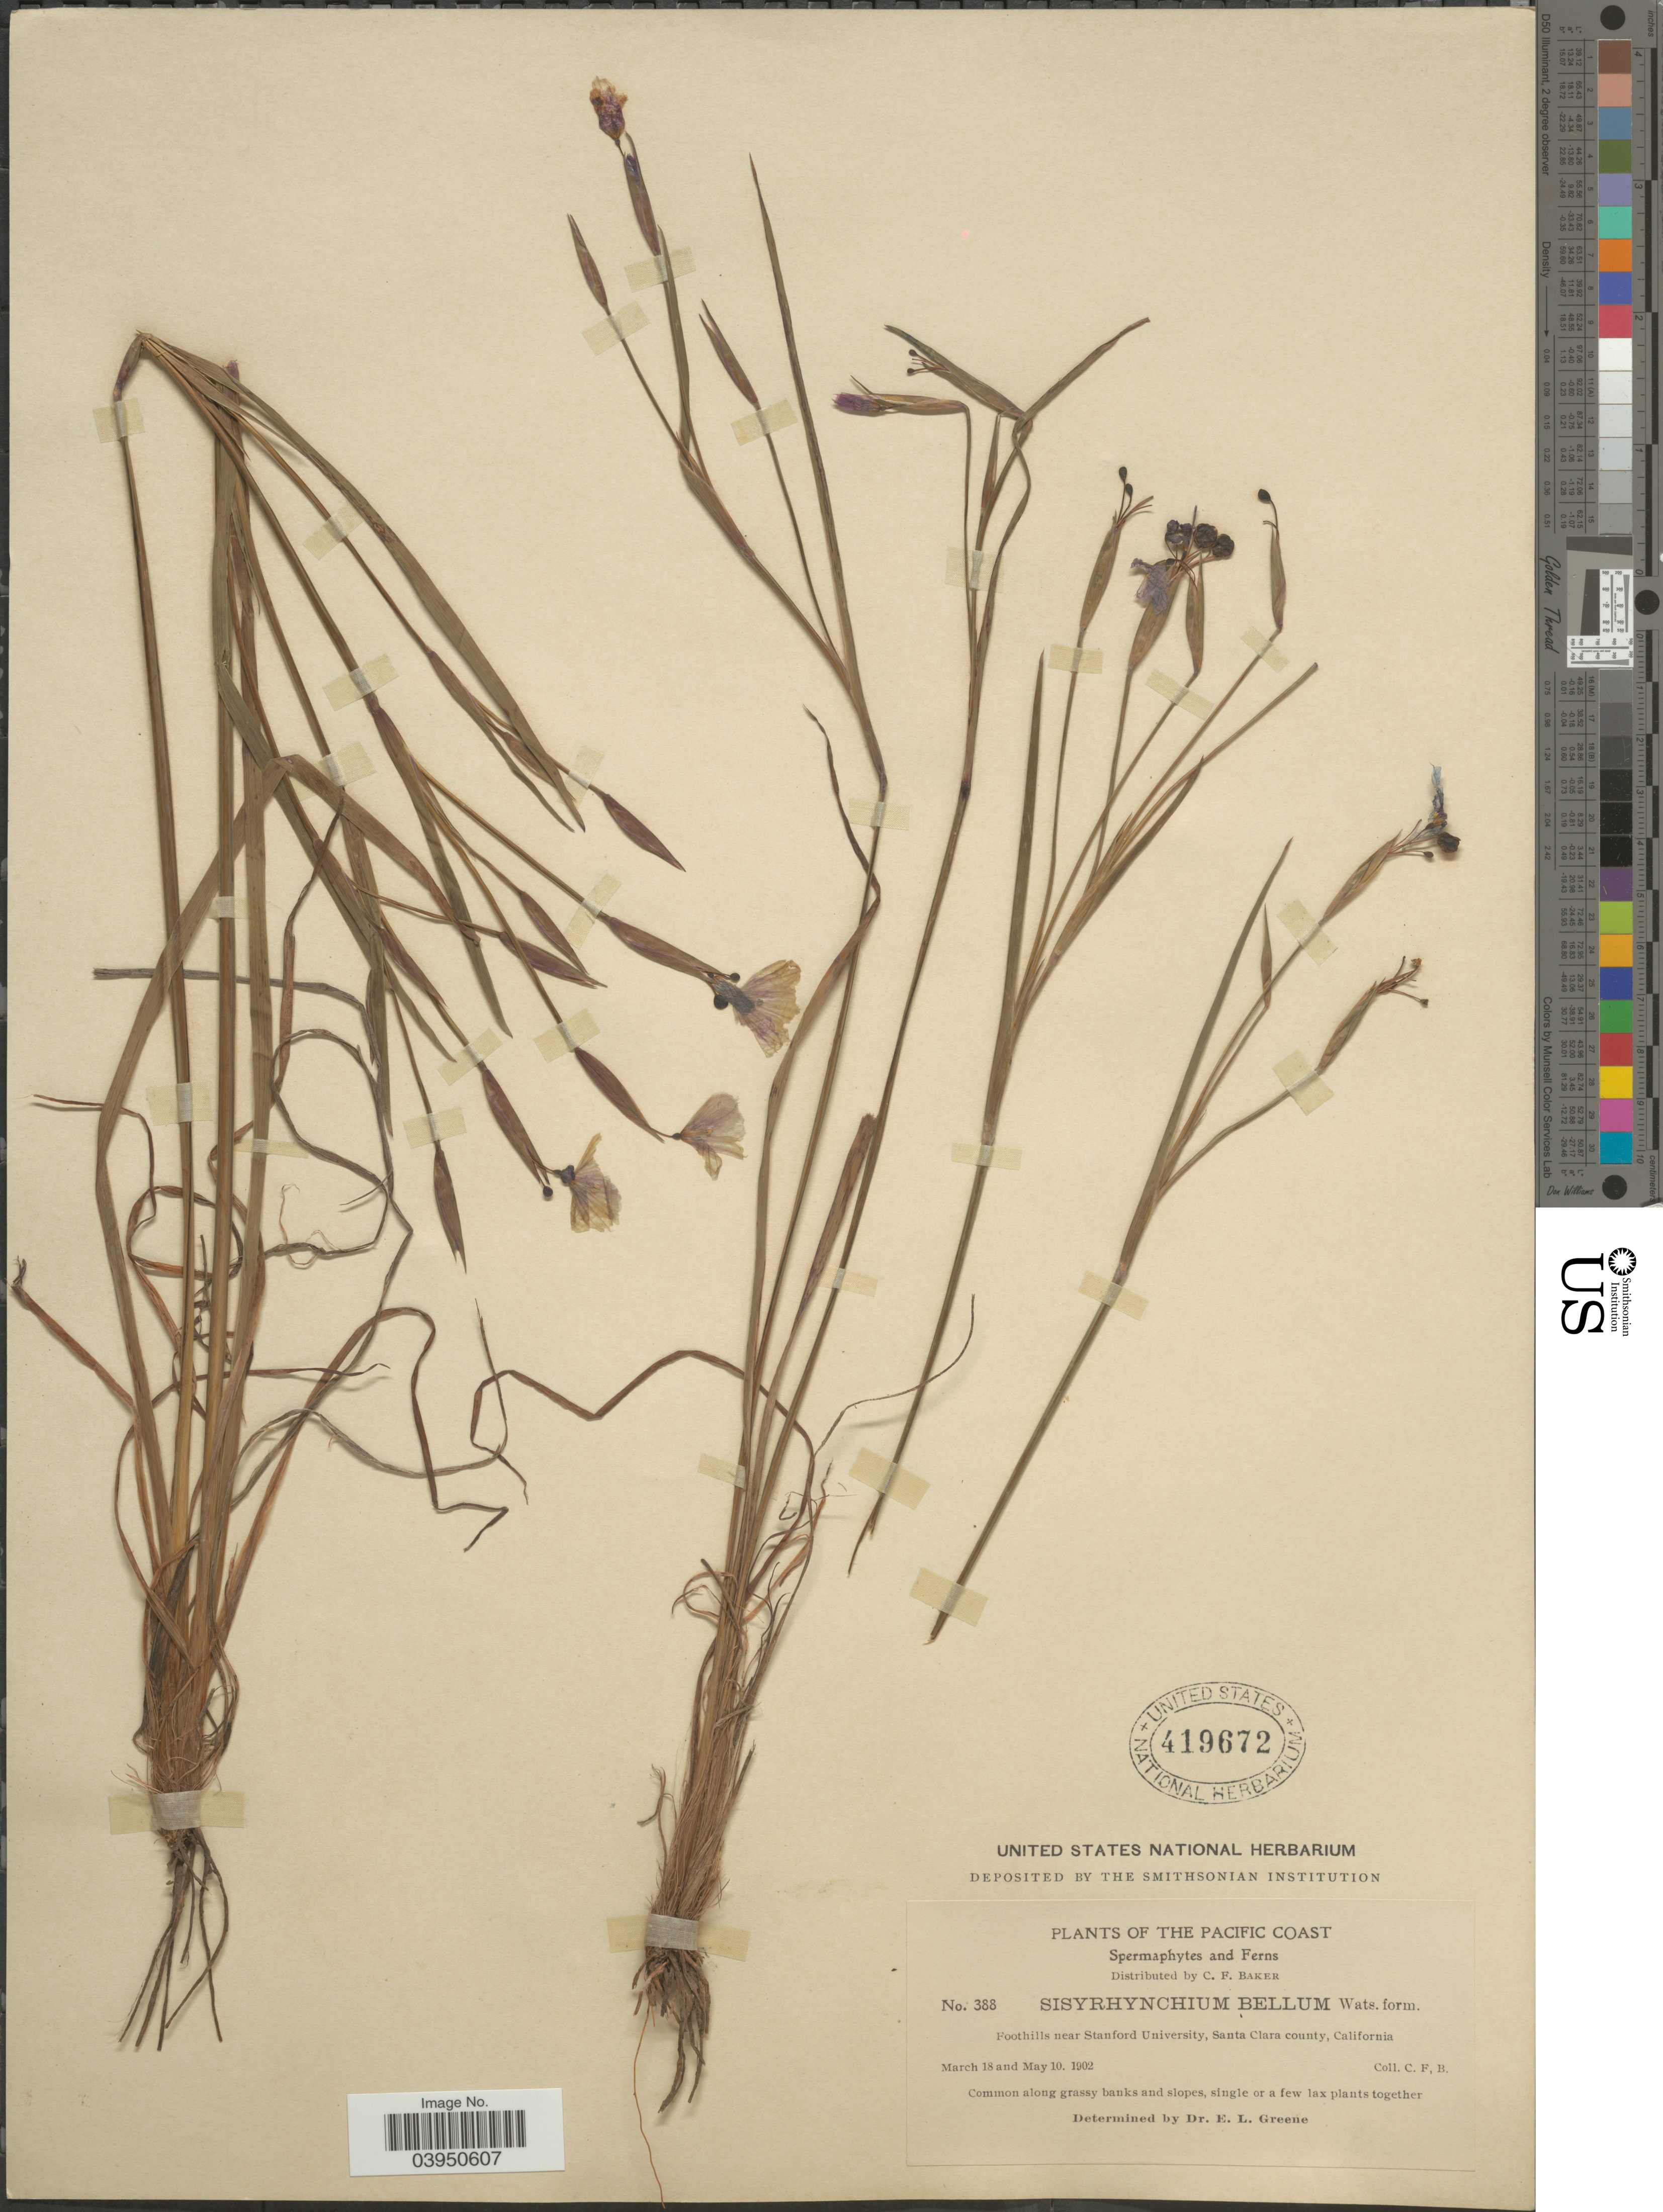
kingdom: Plantae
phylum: Tracheophyta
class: Liliopsida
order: Asparagales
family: Iridaceae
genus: Sisyrinchium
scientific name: Sisyrinchium bellum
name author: S. Watson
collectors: C. F. Baker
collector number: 388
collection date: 1902-03-18/1902-05-10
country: United States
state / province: California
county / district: Santa Clara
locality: The Pacific. Foothills near Stanford University, Santa Clara county.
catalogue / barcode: US 419672